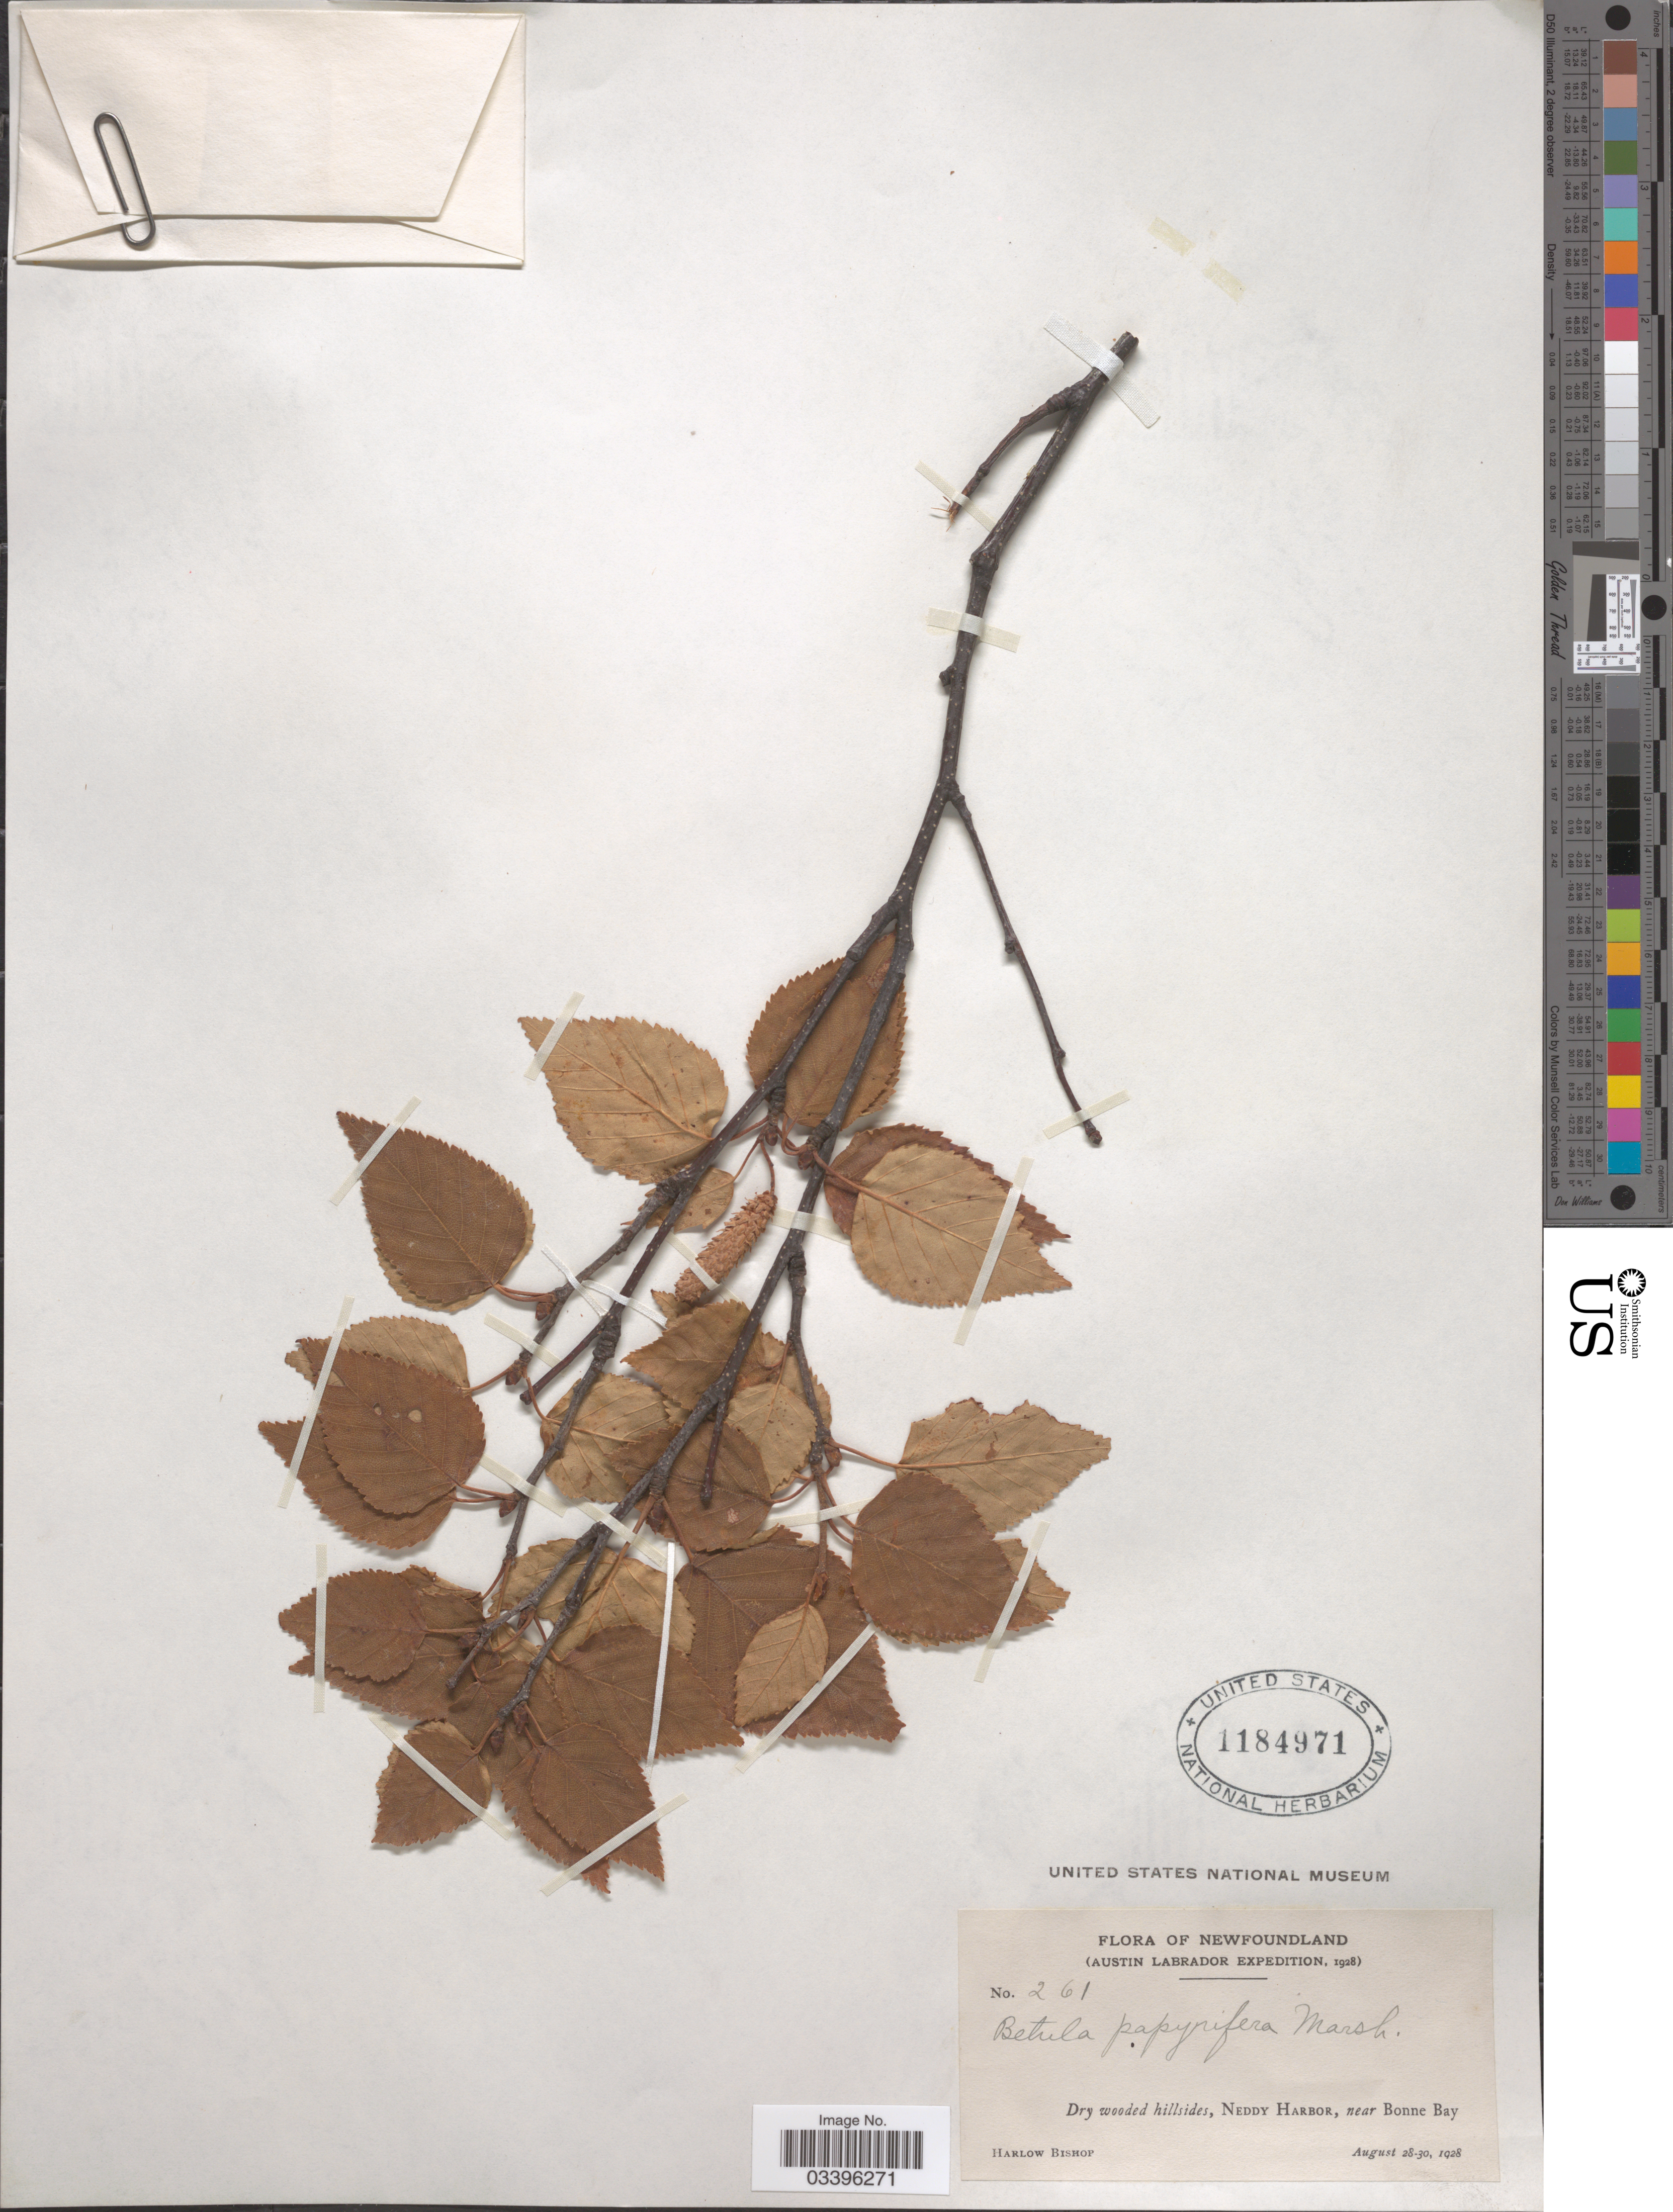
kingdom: Plantae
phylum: Tracheophyta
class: Magnoliopsida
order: Fagales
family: Betulaceae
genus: Betula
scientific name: Betula papyrifera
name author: Marshall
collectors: H. Bishop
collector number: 261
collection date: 1928-08-28/1928-08-30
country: Canada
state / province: Newfoundland and Labrador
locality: Austin Labrador. Neddy Harbor, near Bonne Bay.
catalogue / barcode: US 1184971